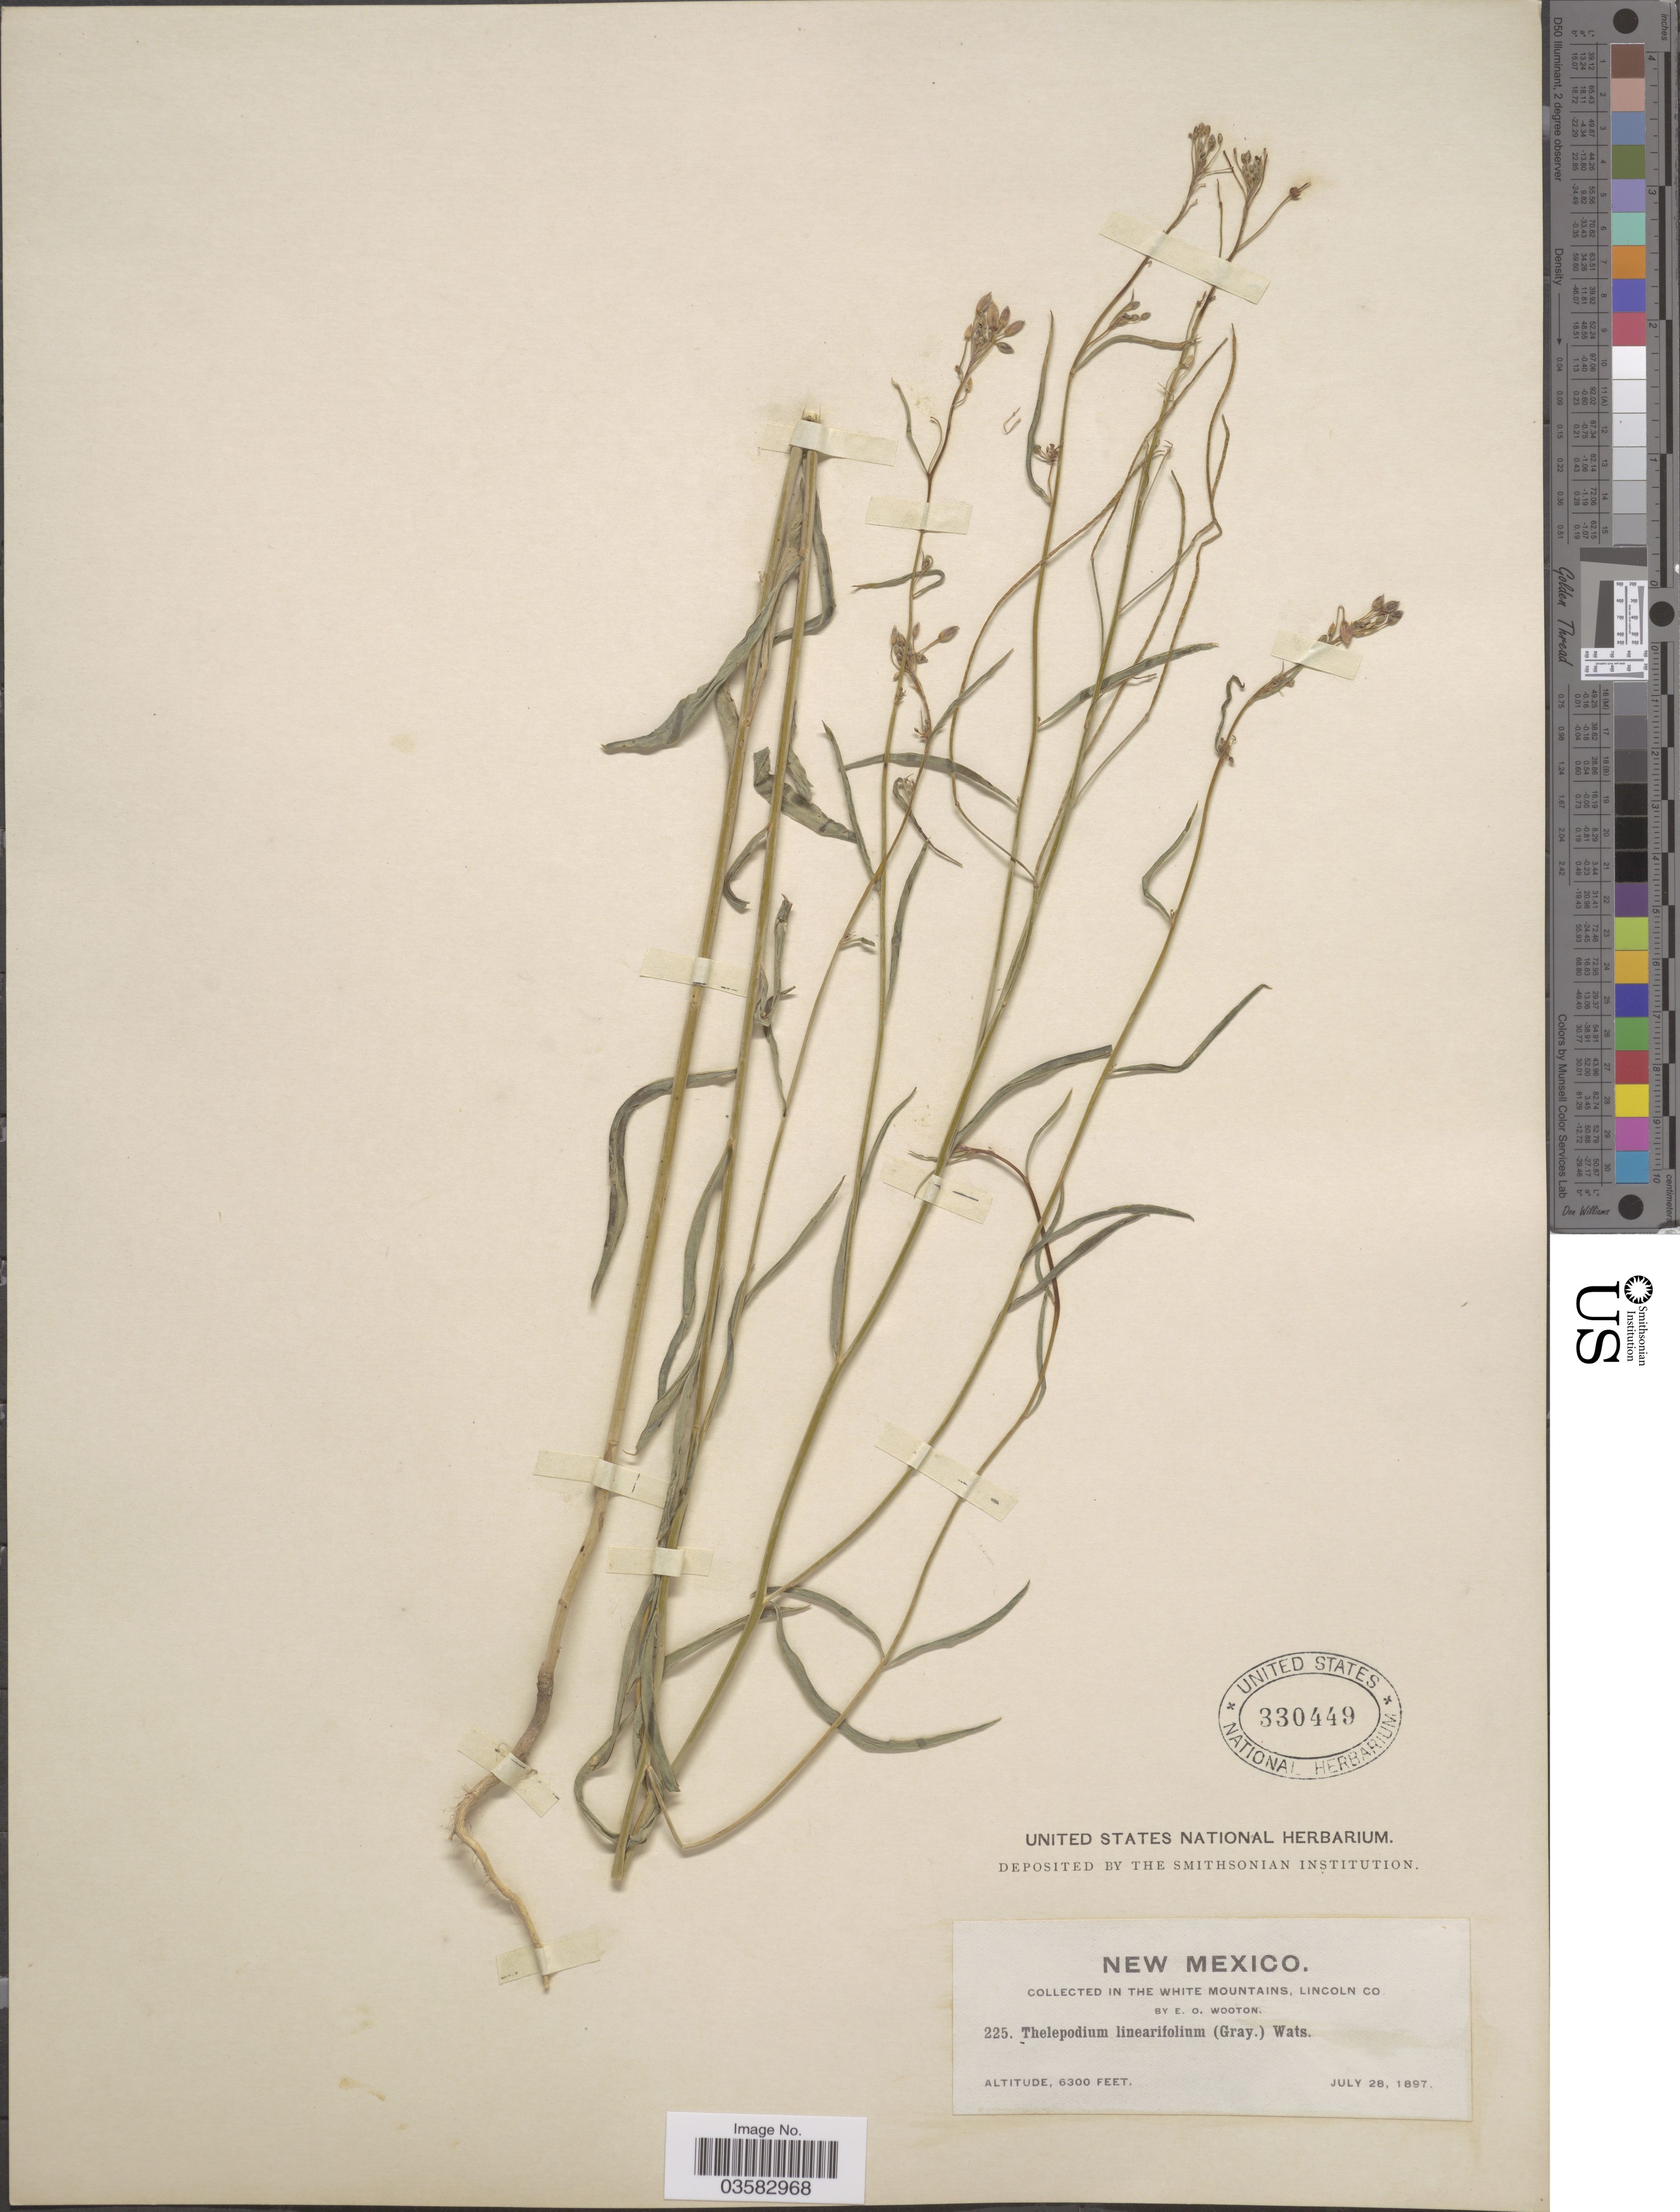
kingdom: Plantae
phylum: Tracheophyta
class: Magnoliopsida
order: Brassicales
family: Brassicaceae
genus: Sisymbrium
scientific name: Sisymbrium linearifolium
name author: (A. Gray) Payson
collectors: E. O. Wooton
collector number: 225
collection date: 1897-07-28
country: United States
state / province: New Mexico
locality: The White Mountains, Lincoln Co.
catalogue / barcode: US 330449